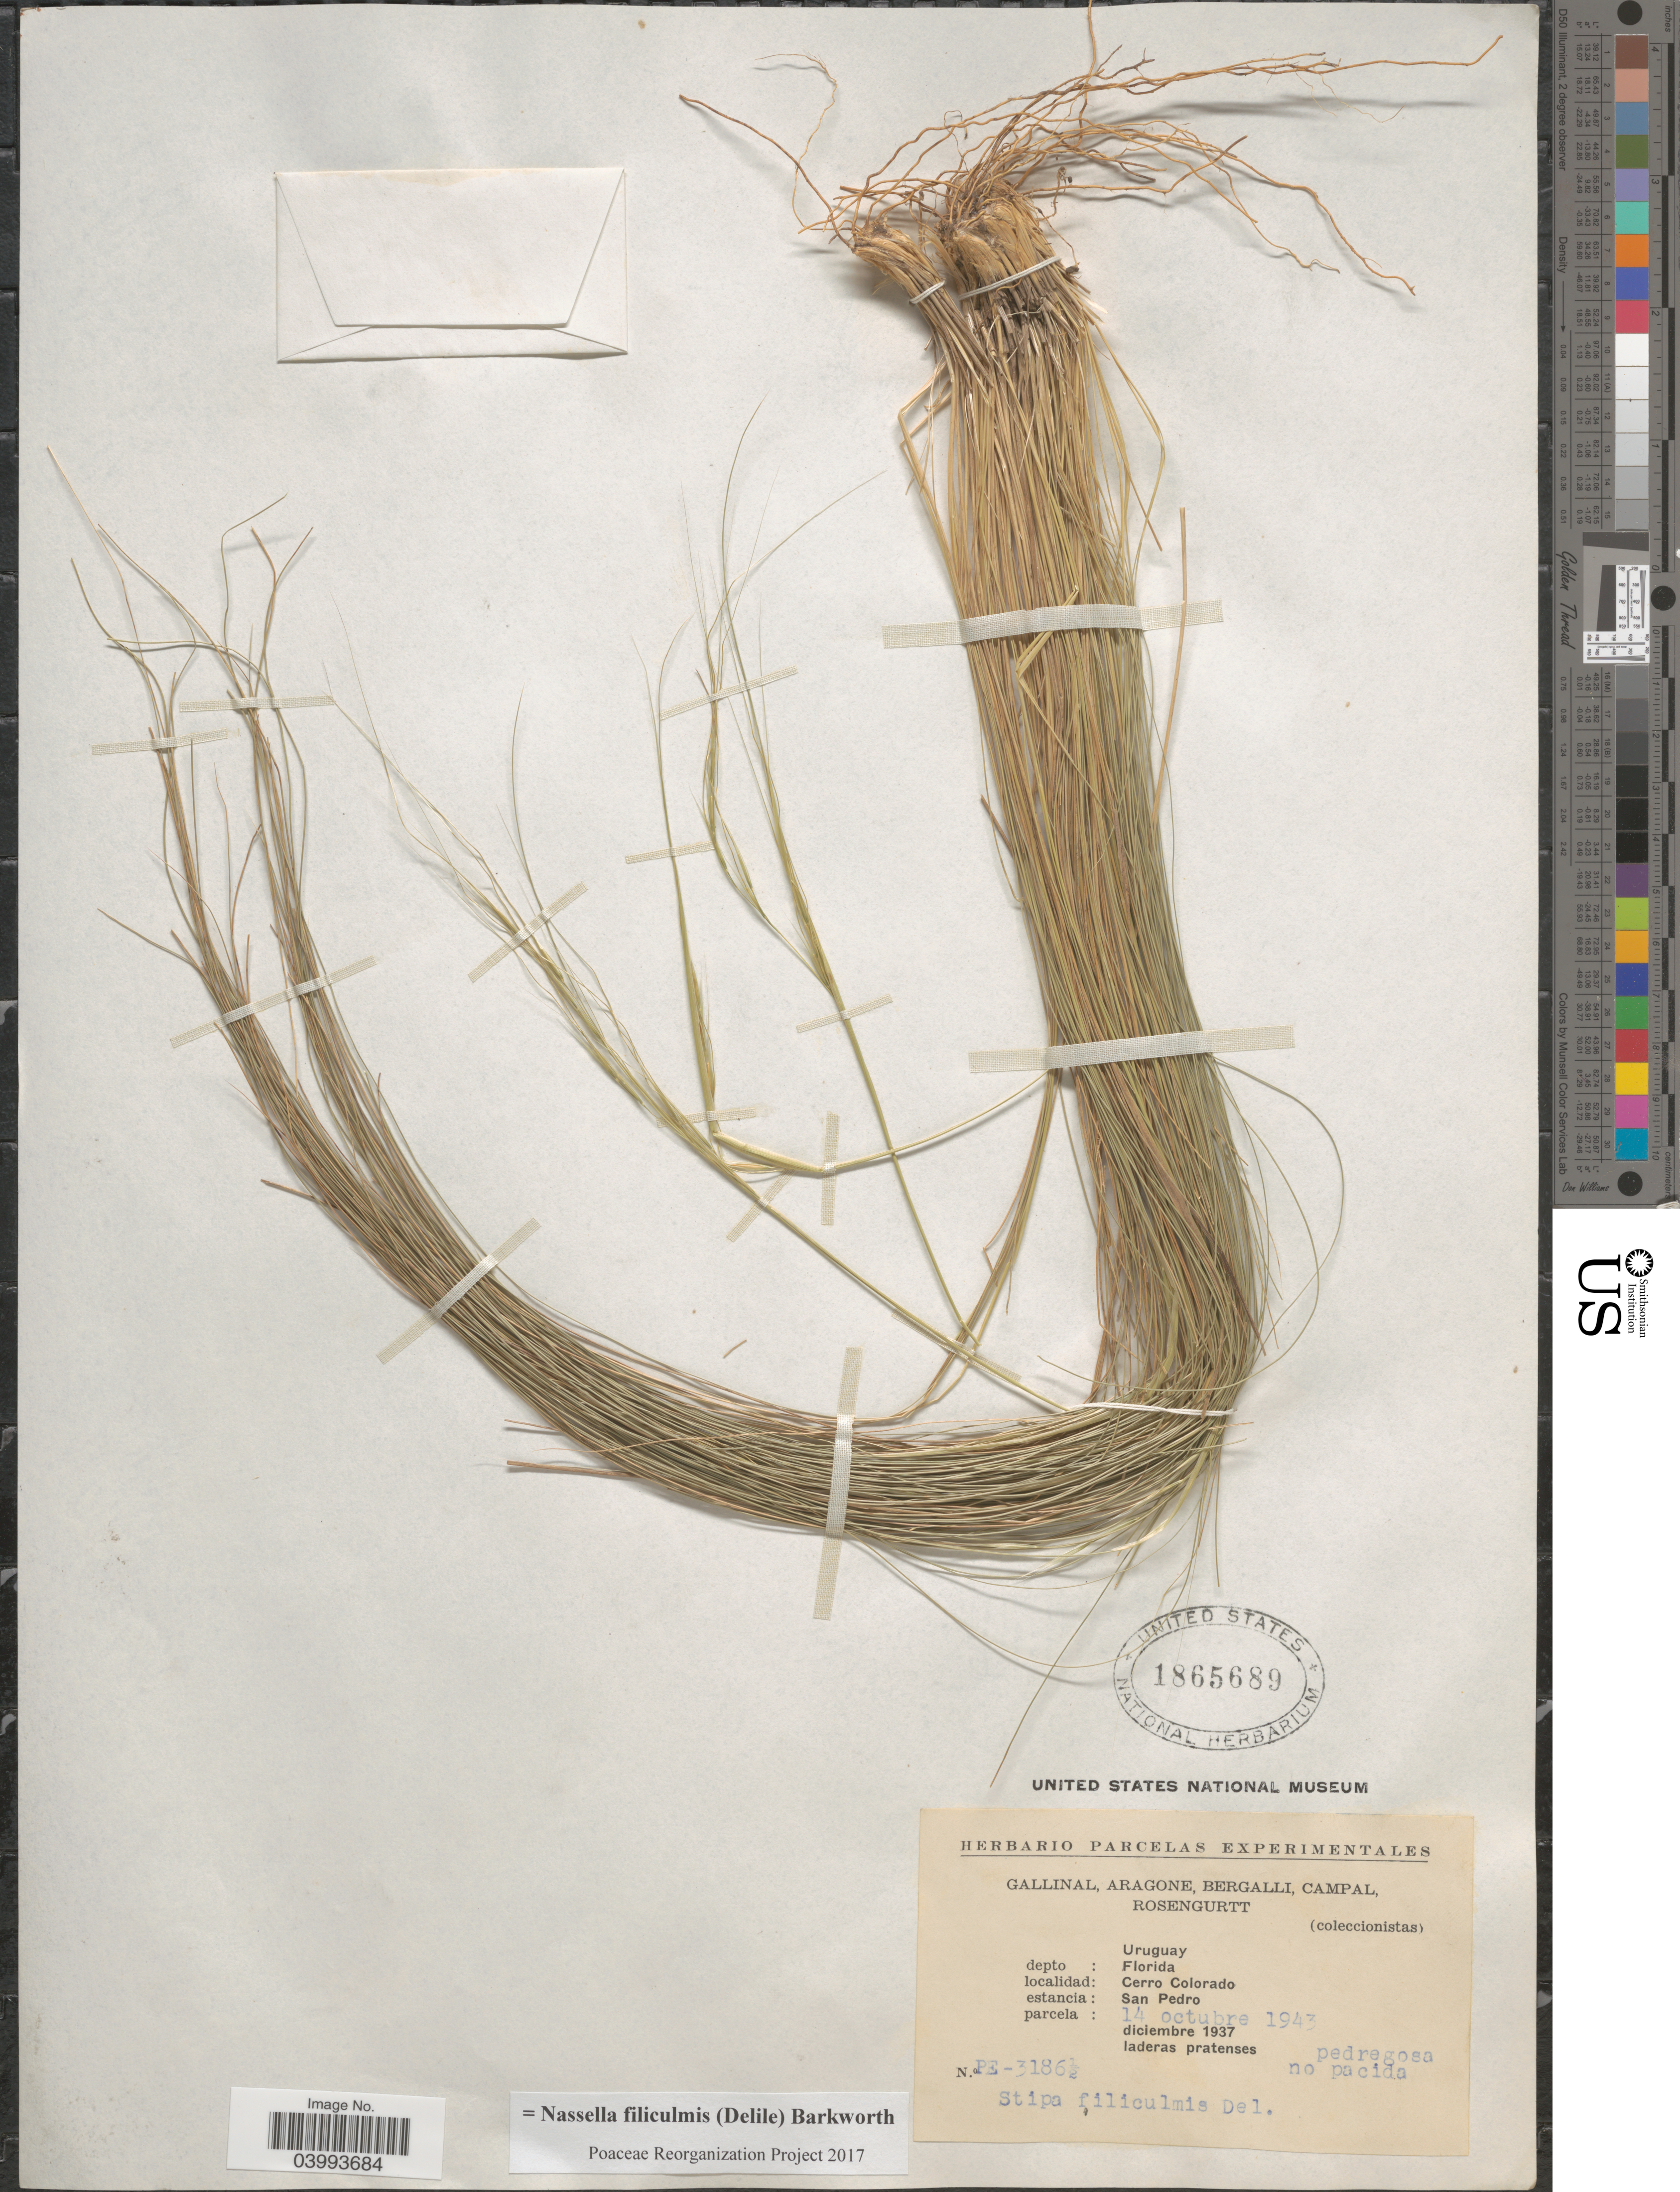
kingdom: Plantae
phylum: Tracheophyta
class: Liliopsida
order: Poales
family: Poaceae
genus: Nassella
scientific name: Nassella filiculmis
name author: (Delile) Barkworth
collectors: -. Gallinal, -- Aragone, -- Bergalli, -- Campal & Rosengurtt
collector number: PE-3186½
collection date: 1943-10-14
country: Uruguay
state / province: Florida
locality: Depto: Florida. Cerro Colorado. Estancia: San Pedro.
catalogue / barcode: US 1865689